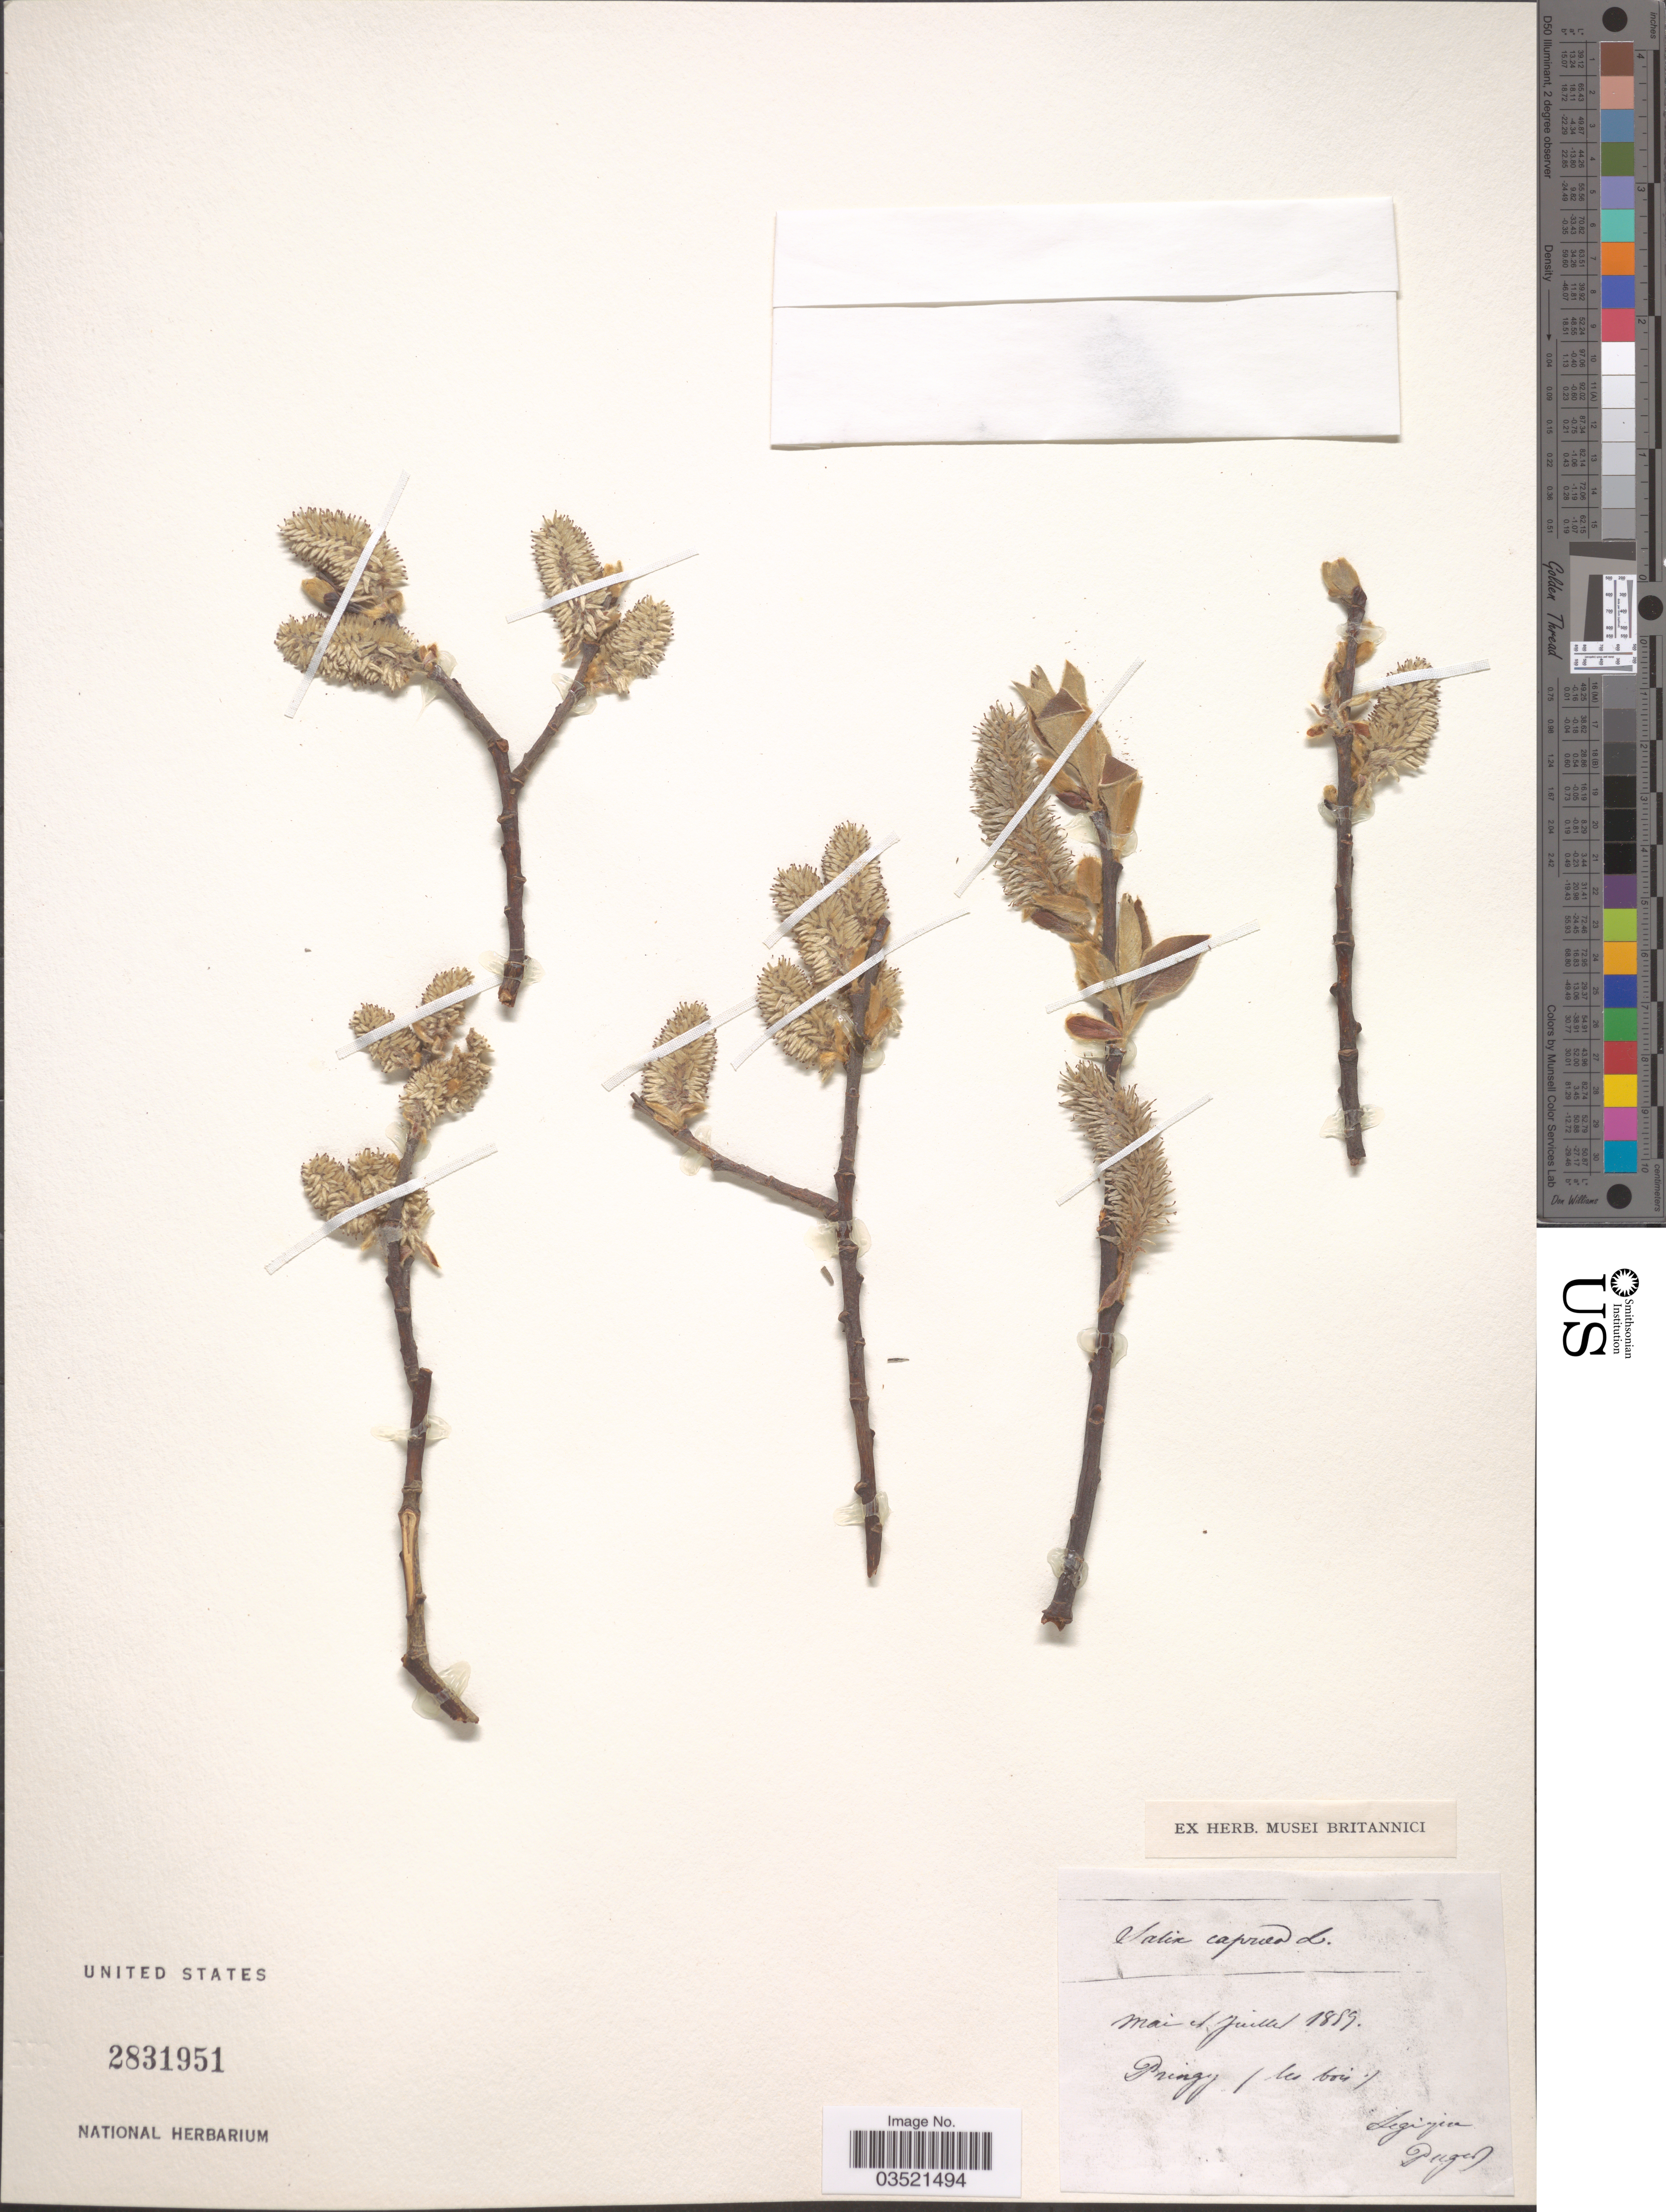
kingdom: Plantae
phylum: Tracheophyta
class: Magnoliopsida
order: Malpighiales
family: Salicaceae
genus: Salix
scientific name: Salix caprea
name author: L.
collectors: -. Puget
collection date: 1859-05/1859-06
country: France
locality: Pringy.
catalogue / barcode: US 2831951